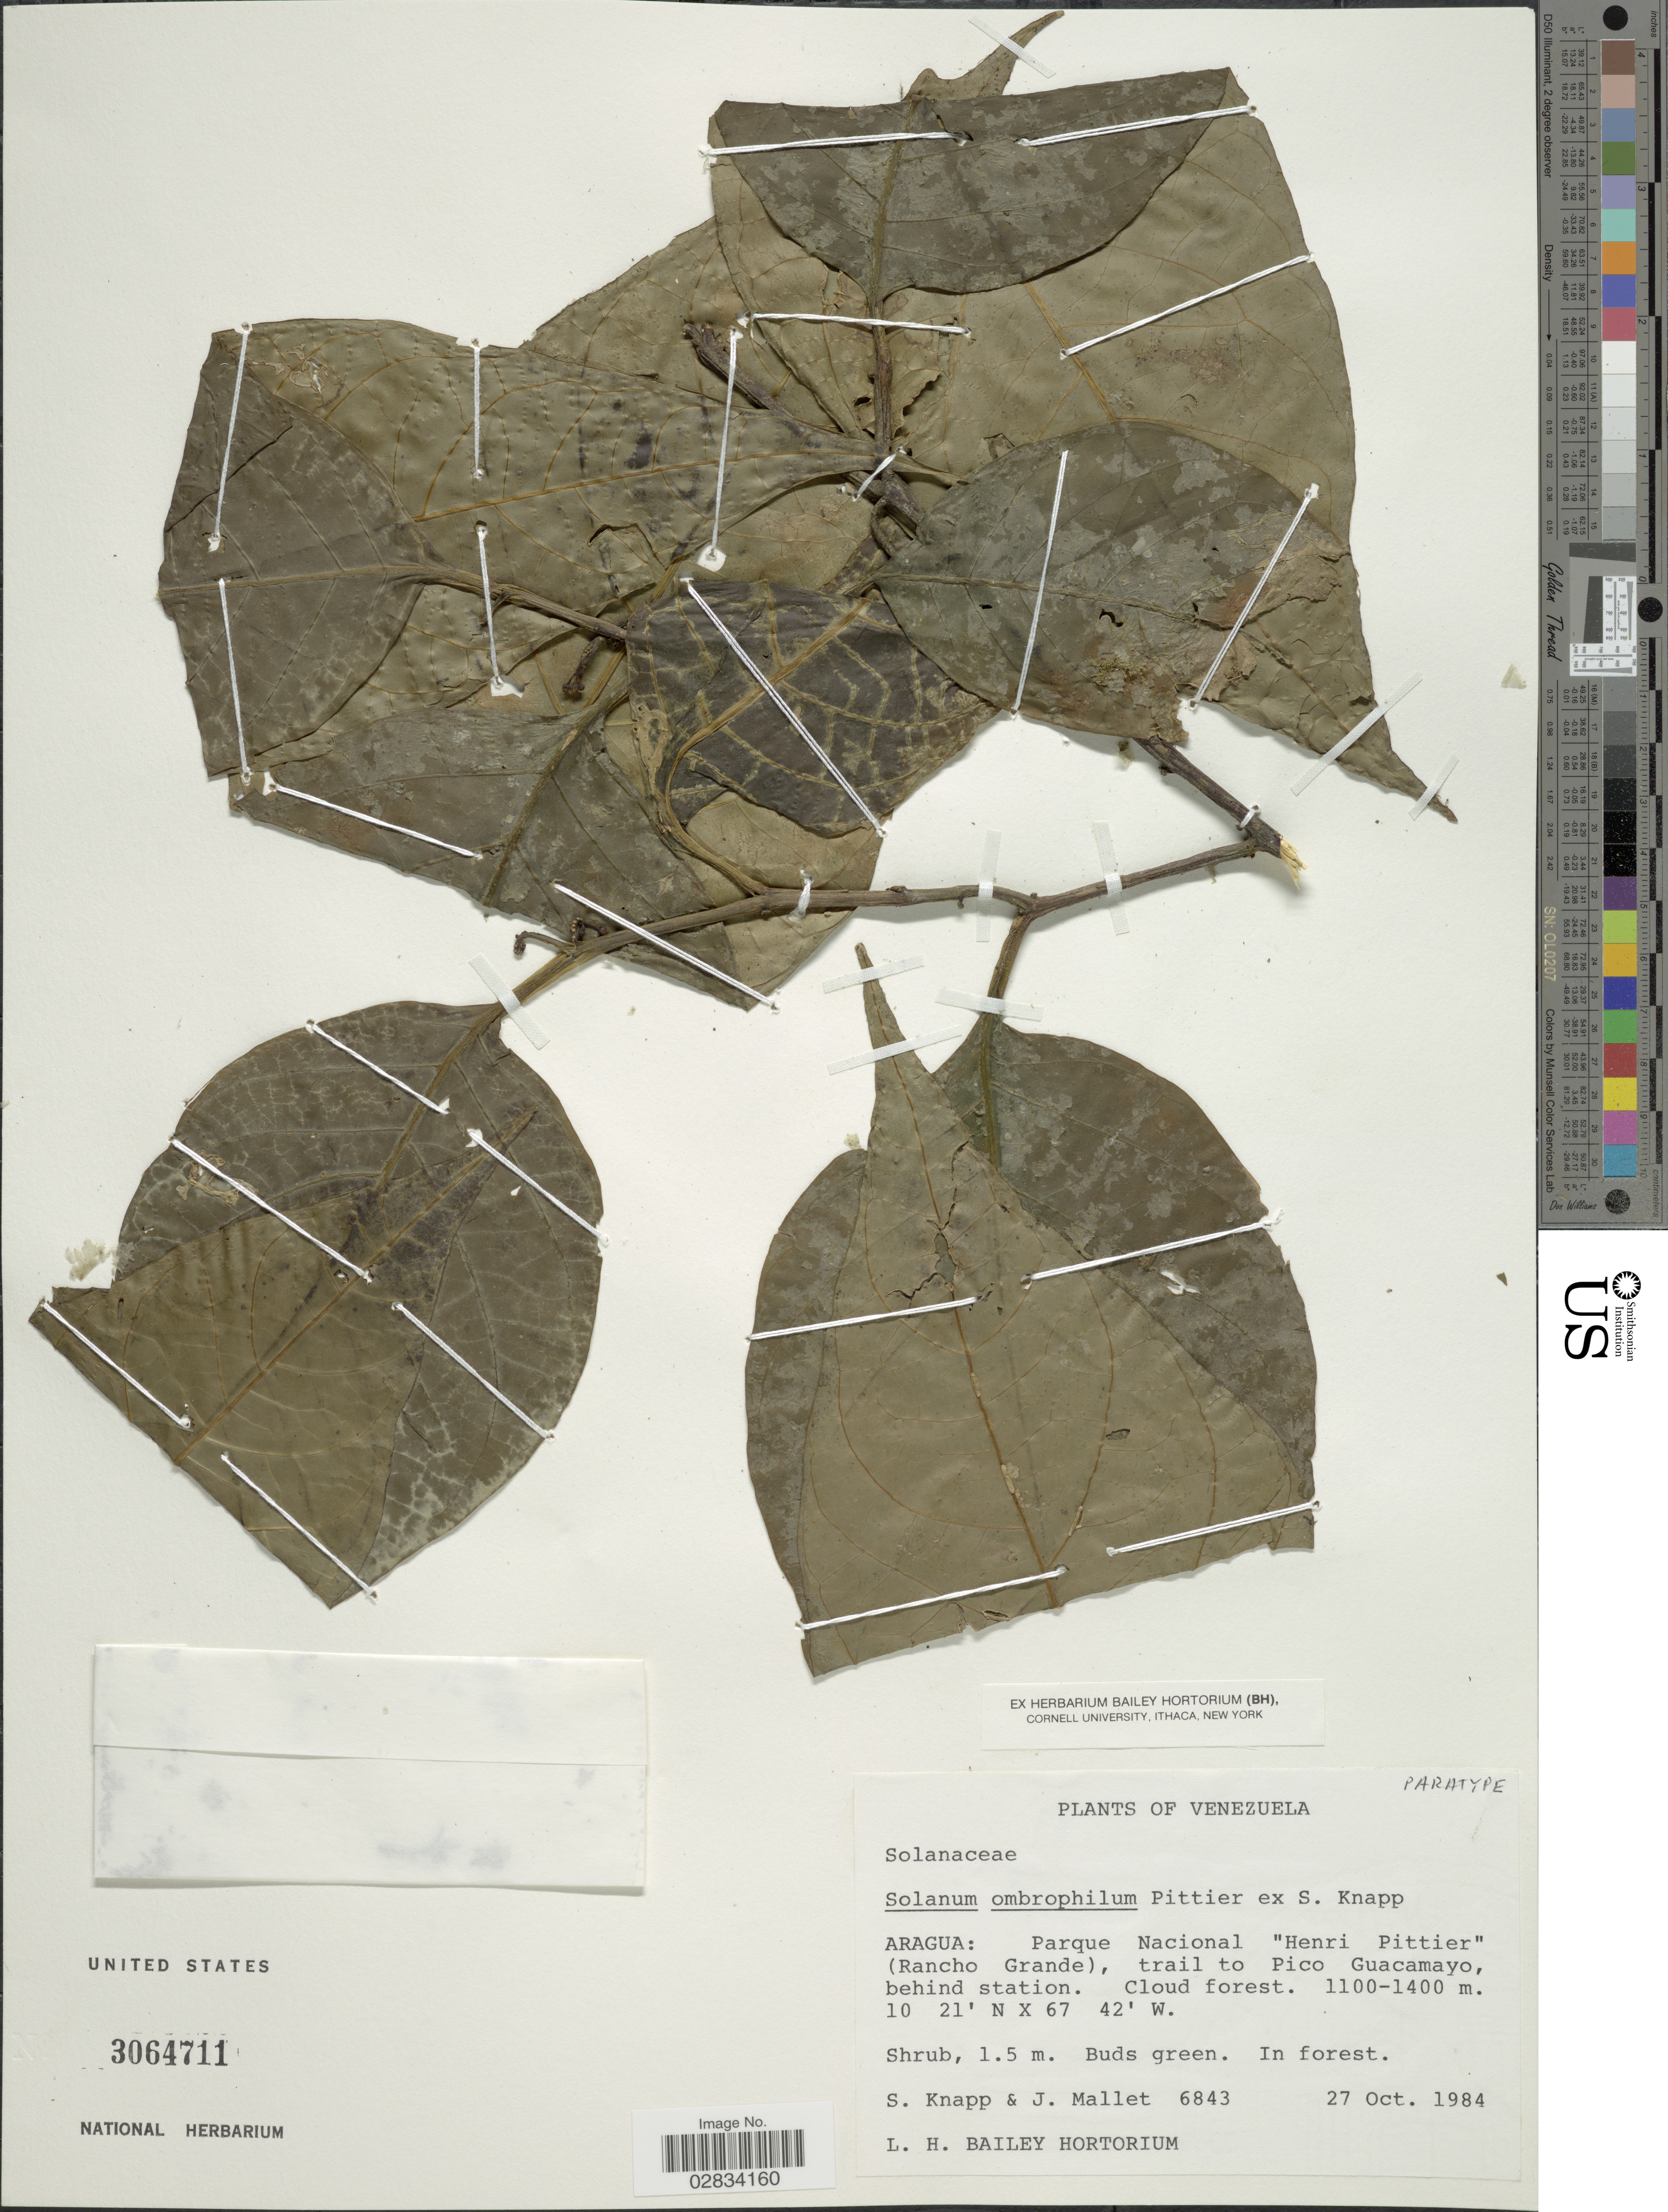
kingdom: Plantae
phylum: Tracheophyta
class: Magnoliopsida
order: Solanales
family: Solanaceae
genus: Solanum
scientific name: Solanum ombrophilum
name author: Pittier ex S. Knapp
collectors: S. Knapp & J. Mallet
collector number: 6843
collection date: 1984-10-27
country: Venezuela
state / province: Aragua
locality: Parque Nacional 'Henri Pittier' (Rancho Grande), trail to Pico Guacamayo, behind station.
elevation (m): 1100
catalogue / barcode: US 3064711